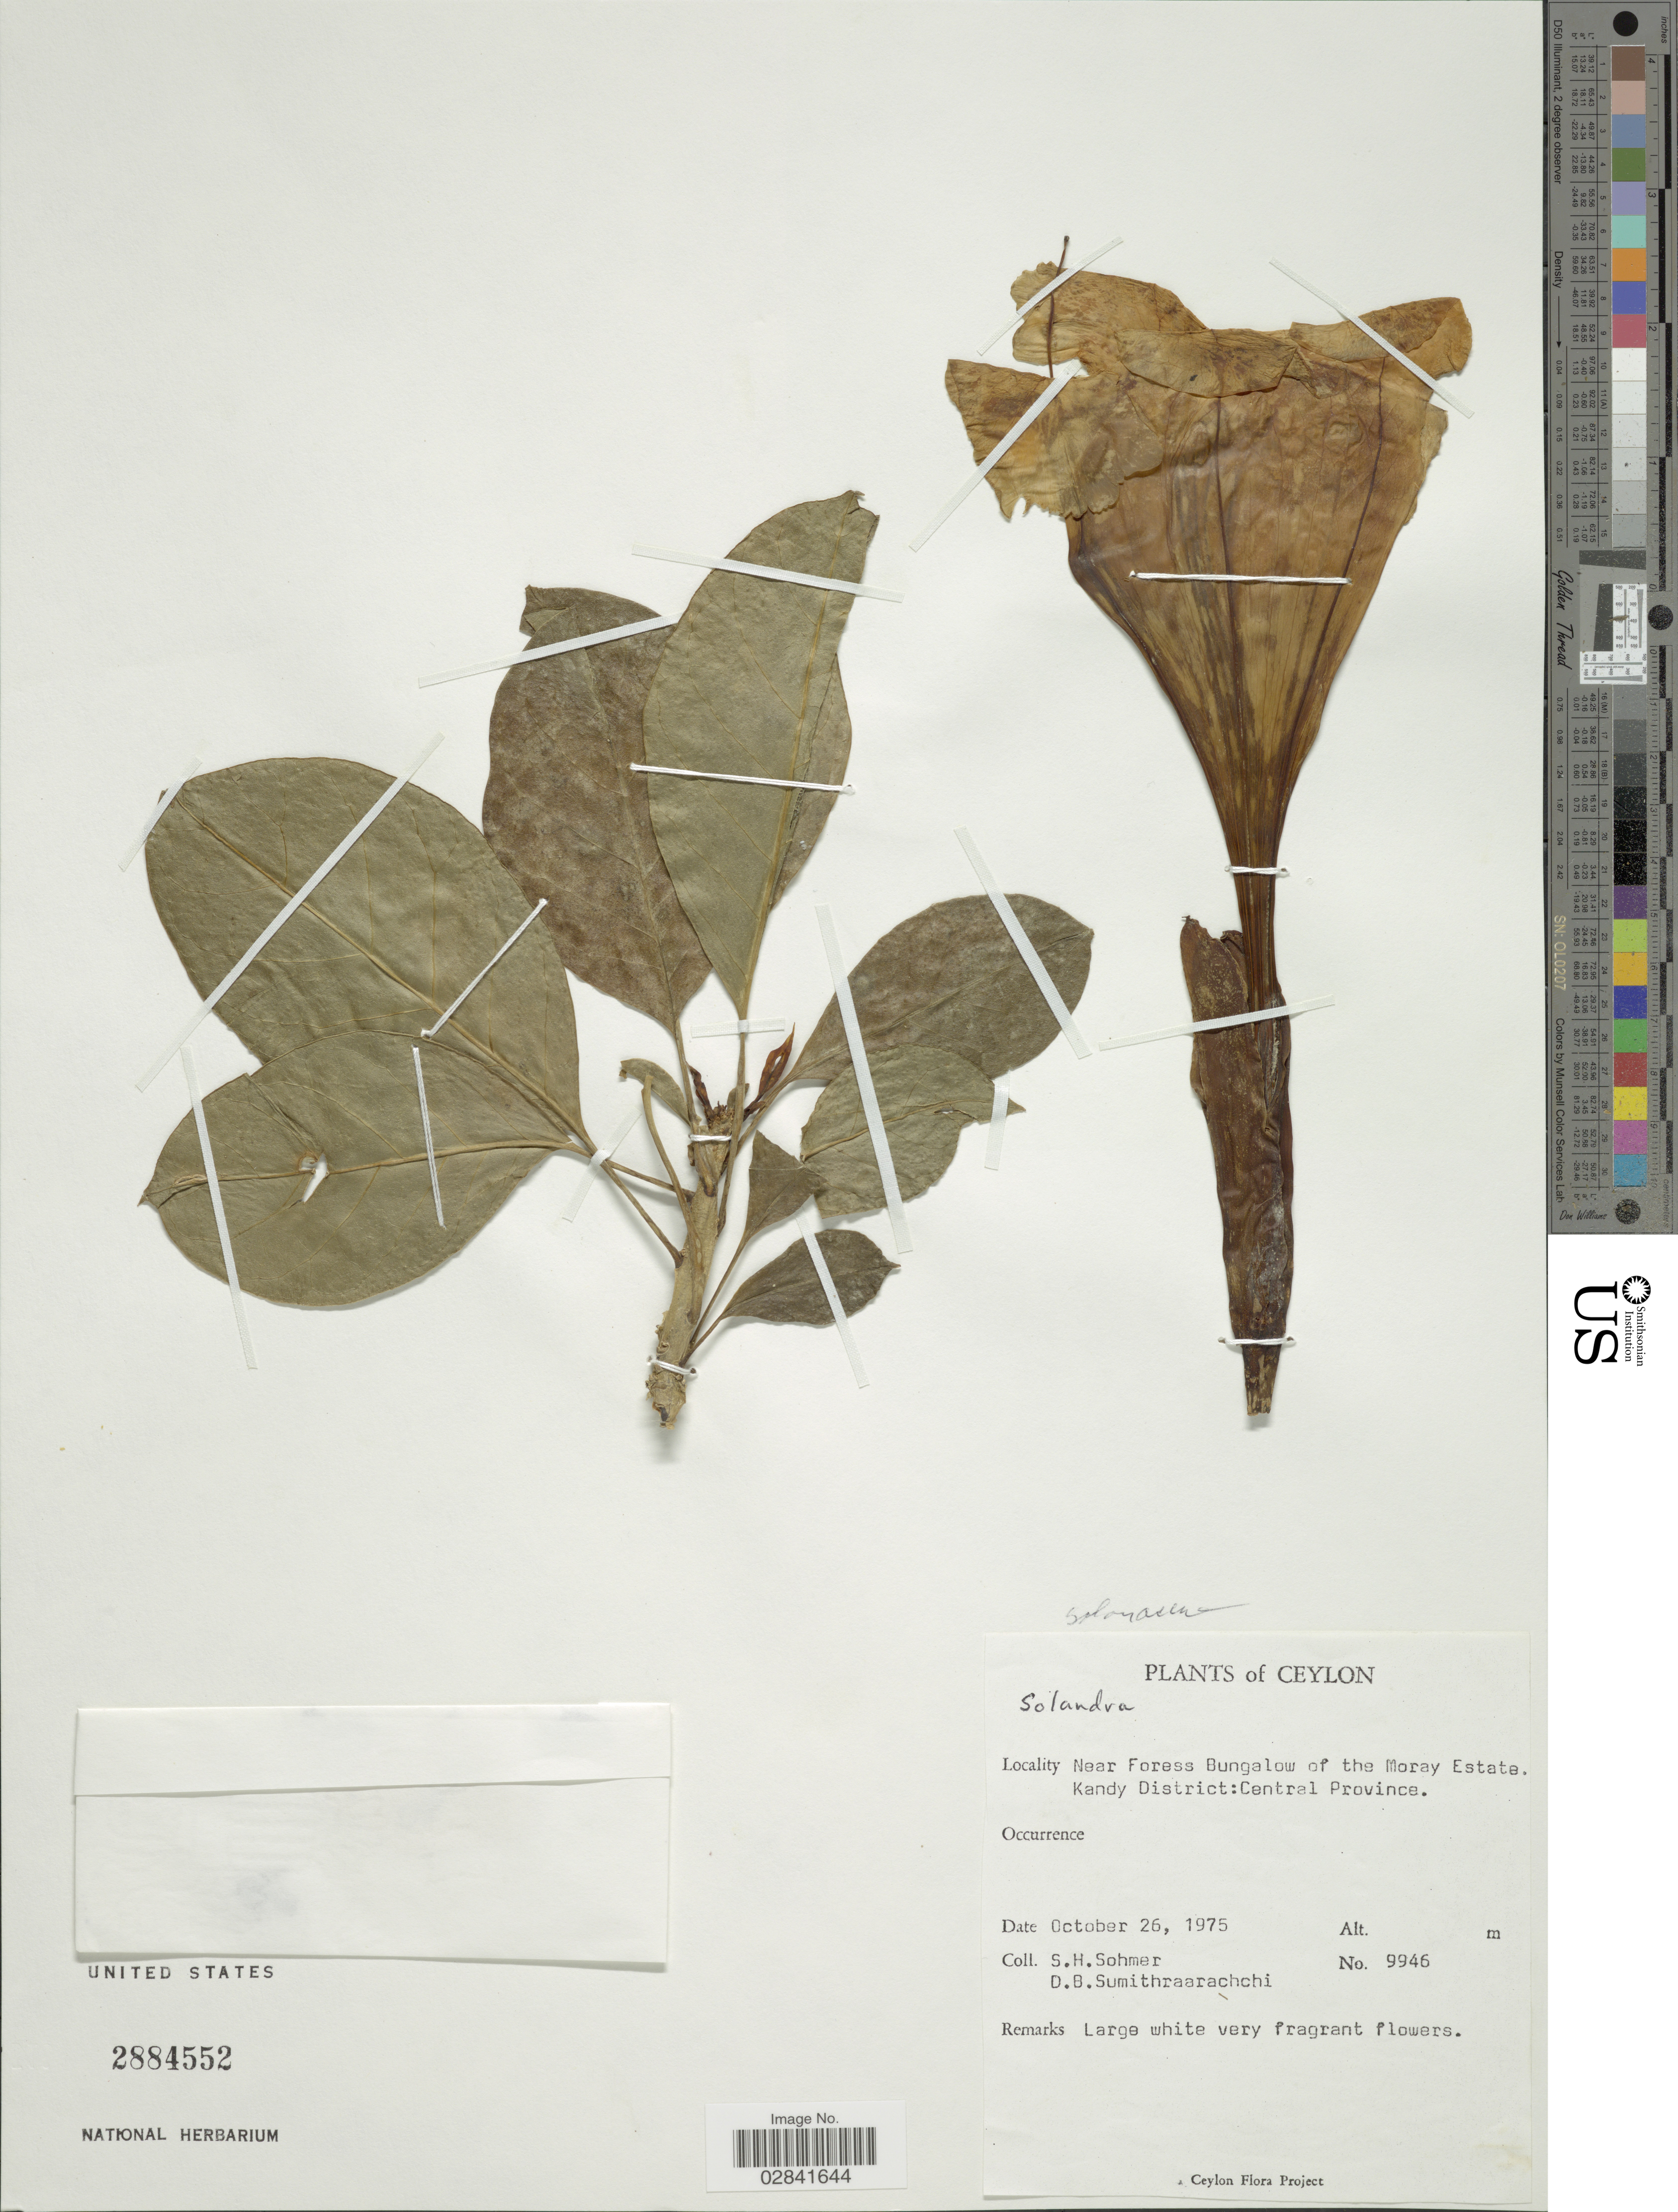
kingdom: Plantae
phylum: Tracheophyta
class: Magnoliopsida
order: Solanales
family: Solanaceae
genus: Solandra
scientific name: Solandra sp.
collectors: S. H. Sohmer & D. B. Sumithraarachchi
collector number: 9946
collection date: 1975-10-26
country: Sri Lanka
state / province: Central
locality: Near Foress Bungalow of the Moray Estate. Kandy District. Ceylon.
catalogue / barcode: US 2884552